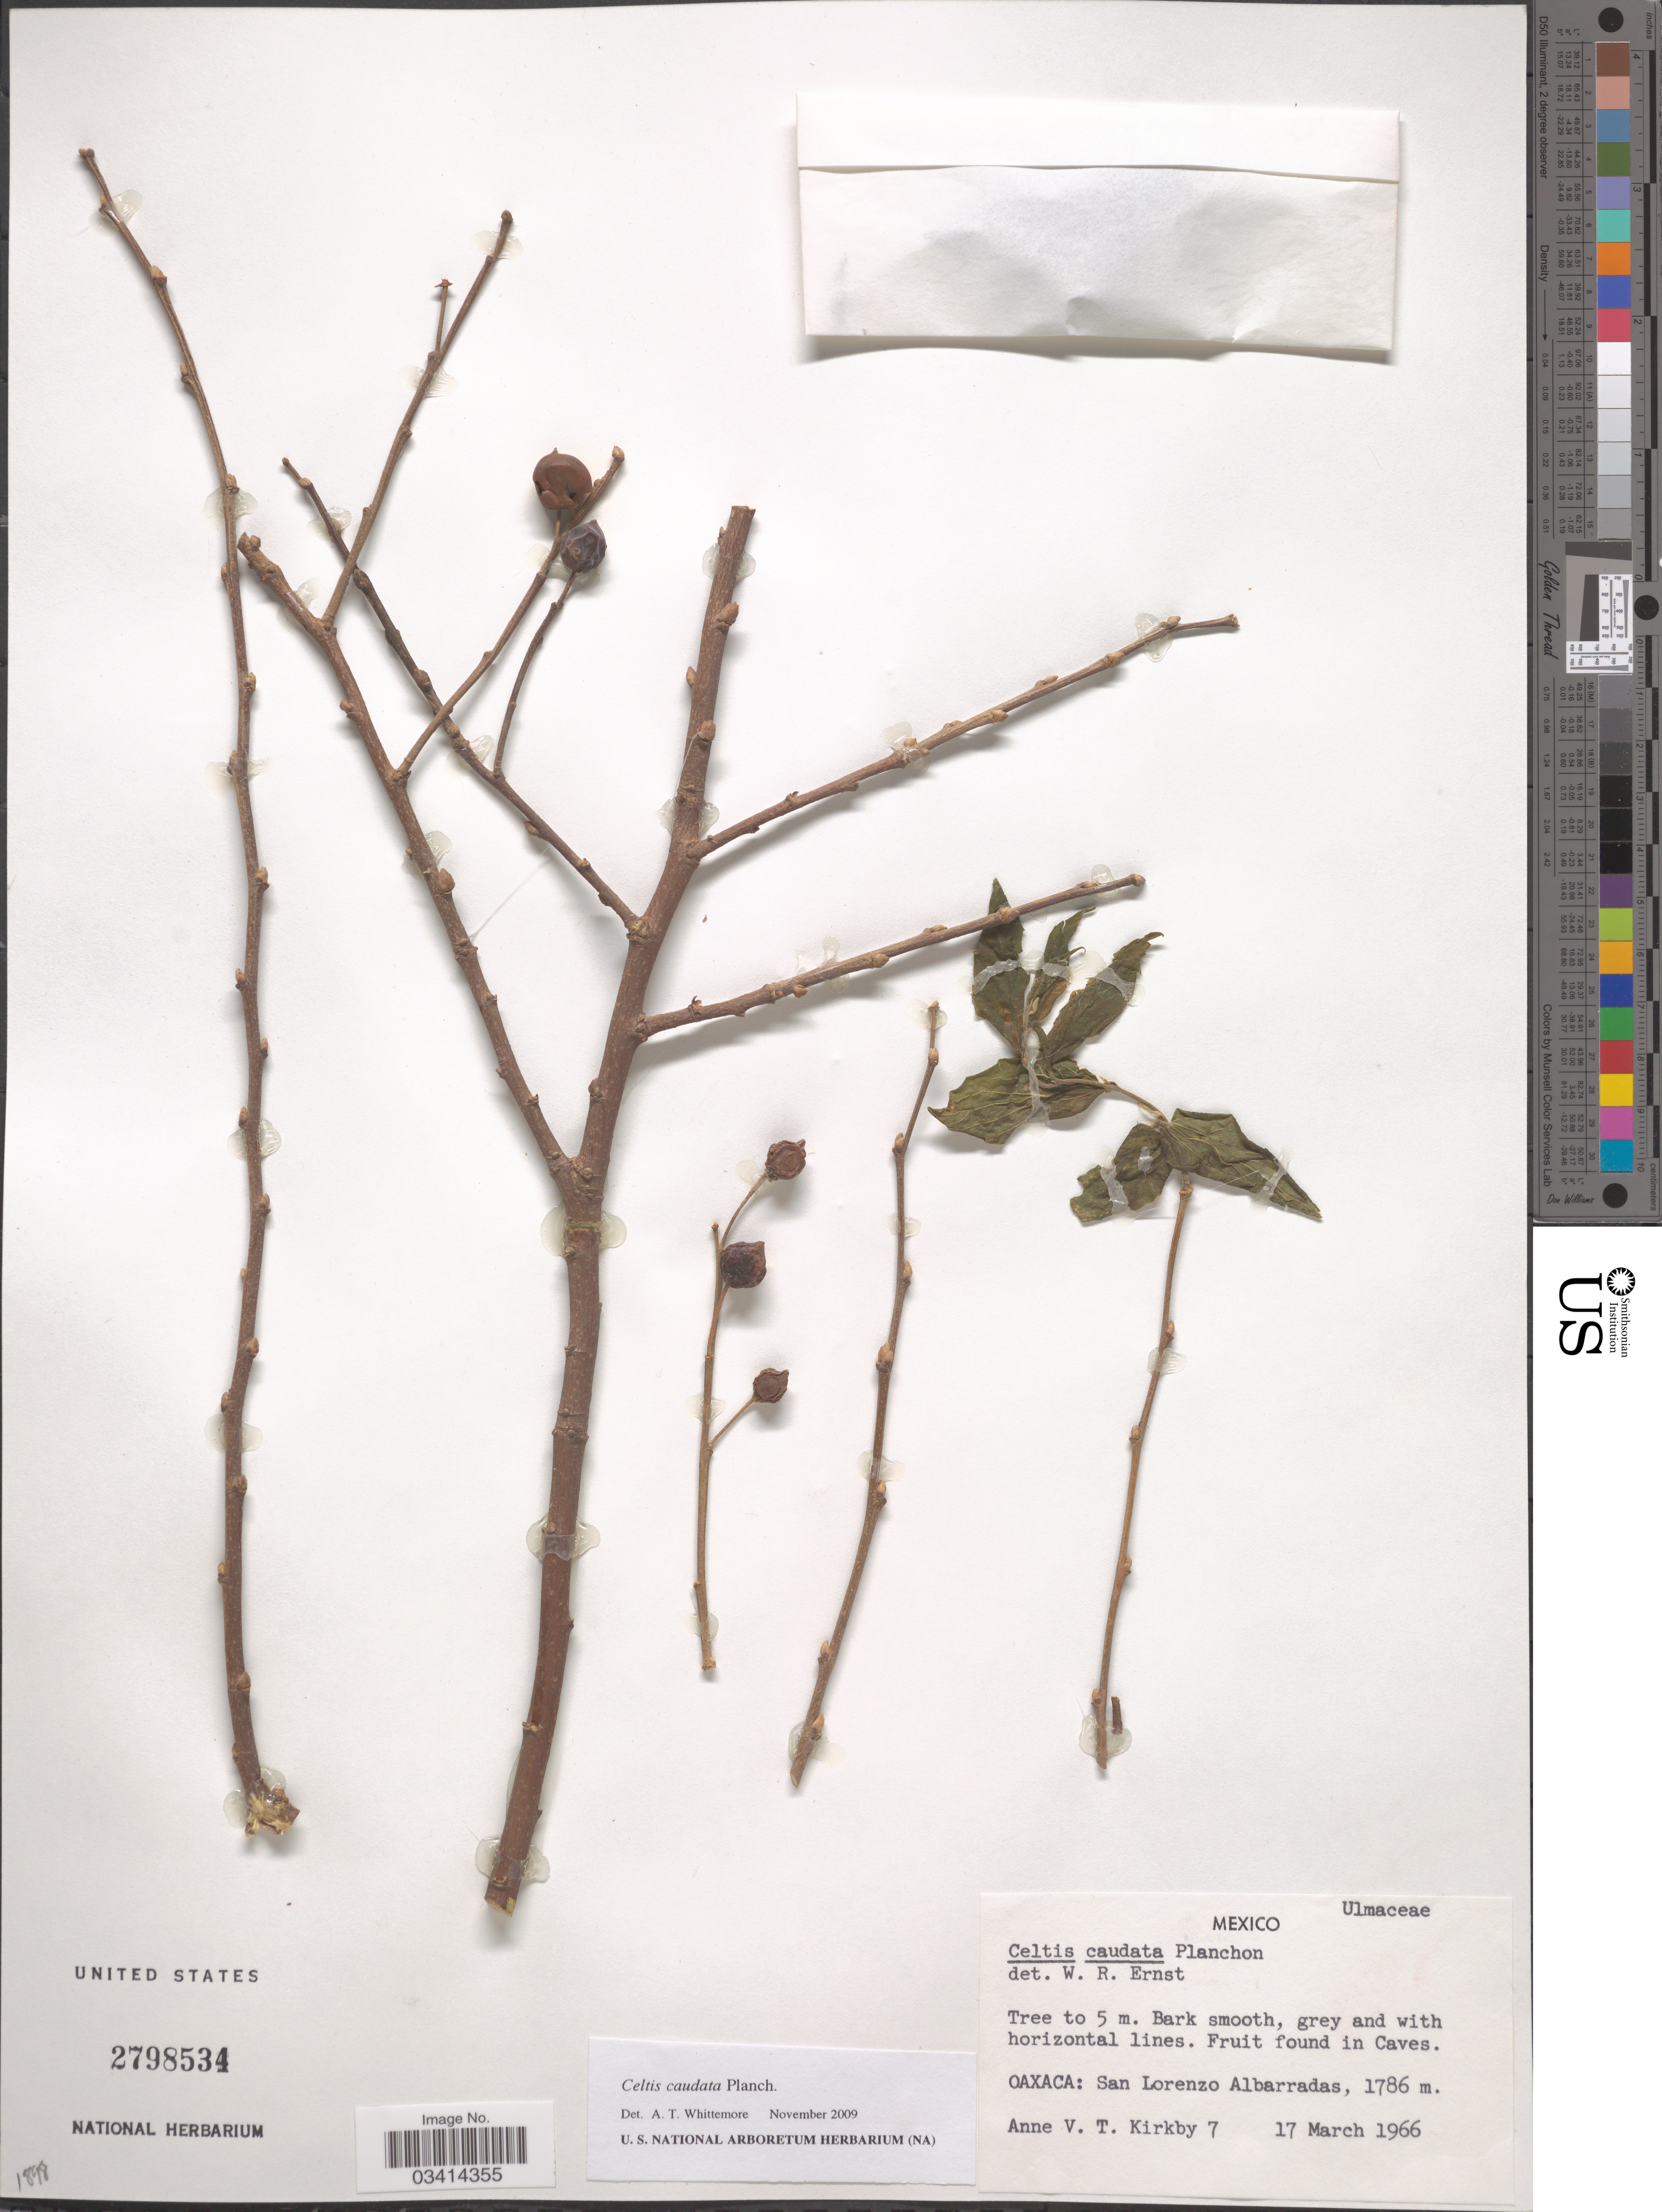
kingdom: Plantae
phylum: Tracheophyta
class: Magnoliopsida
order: Rosales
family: Cannabaceae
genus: Celtis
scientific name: Celtis caudata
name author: Planch.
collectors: A. Kirkby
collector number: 7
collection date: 1966-03-17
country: Mexico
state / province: Oaxaca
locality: San Lorenzo Albarradas.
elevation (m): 1786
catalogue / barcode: US 2798534